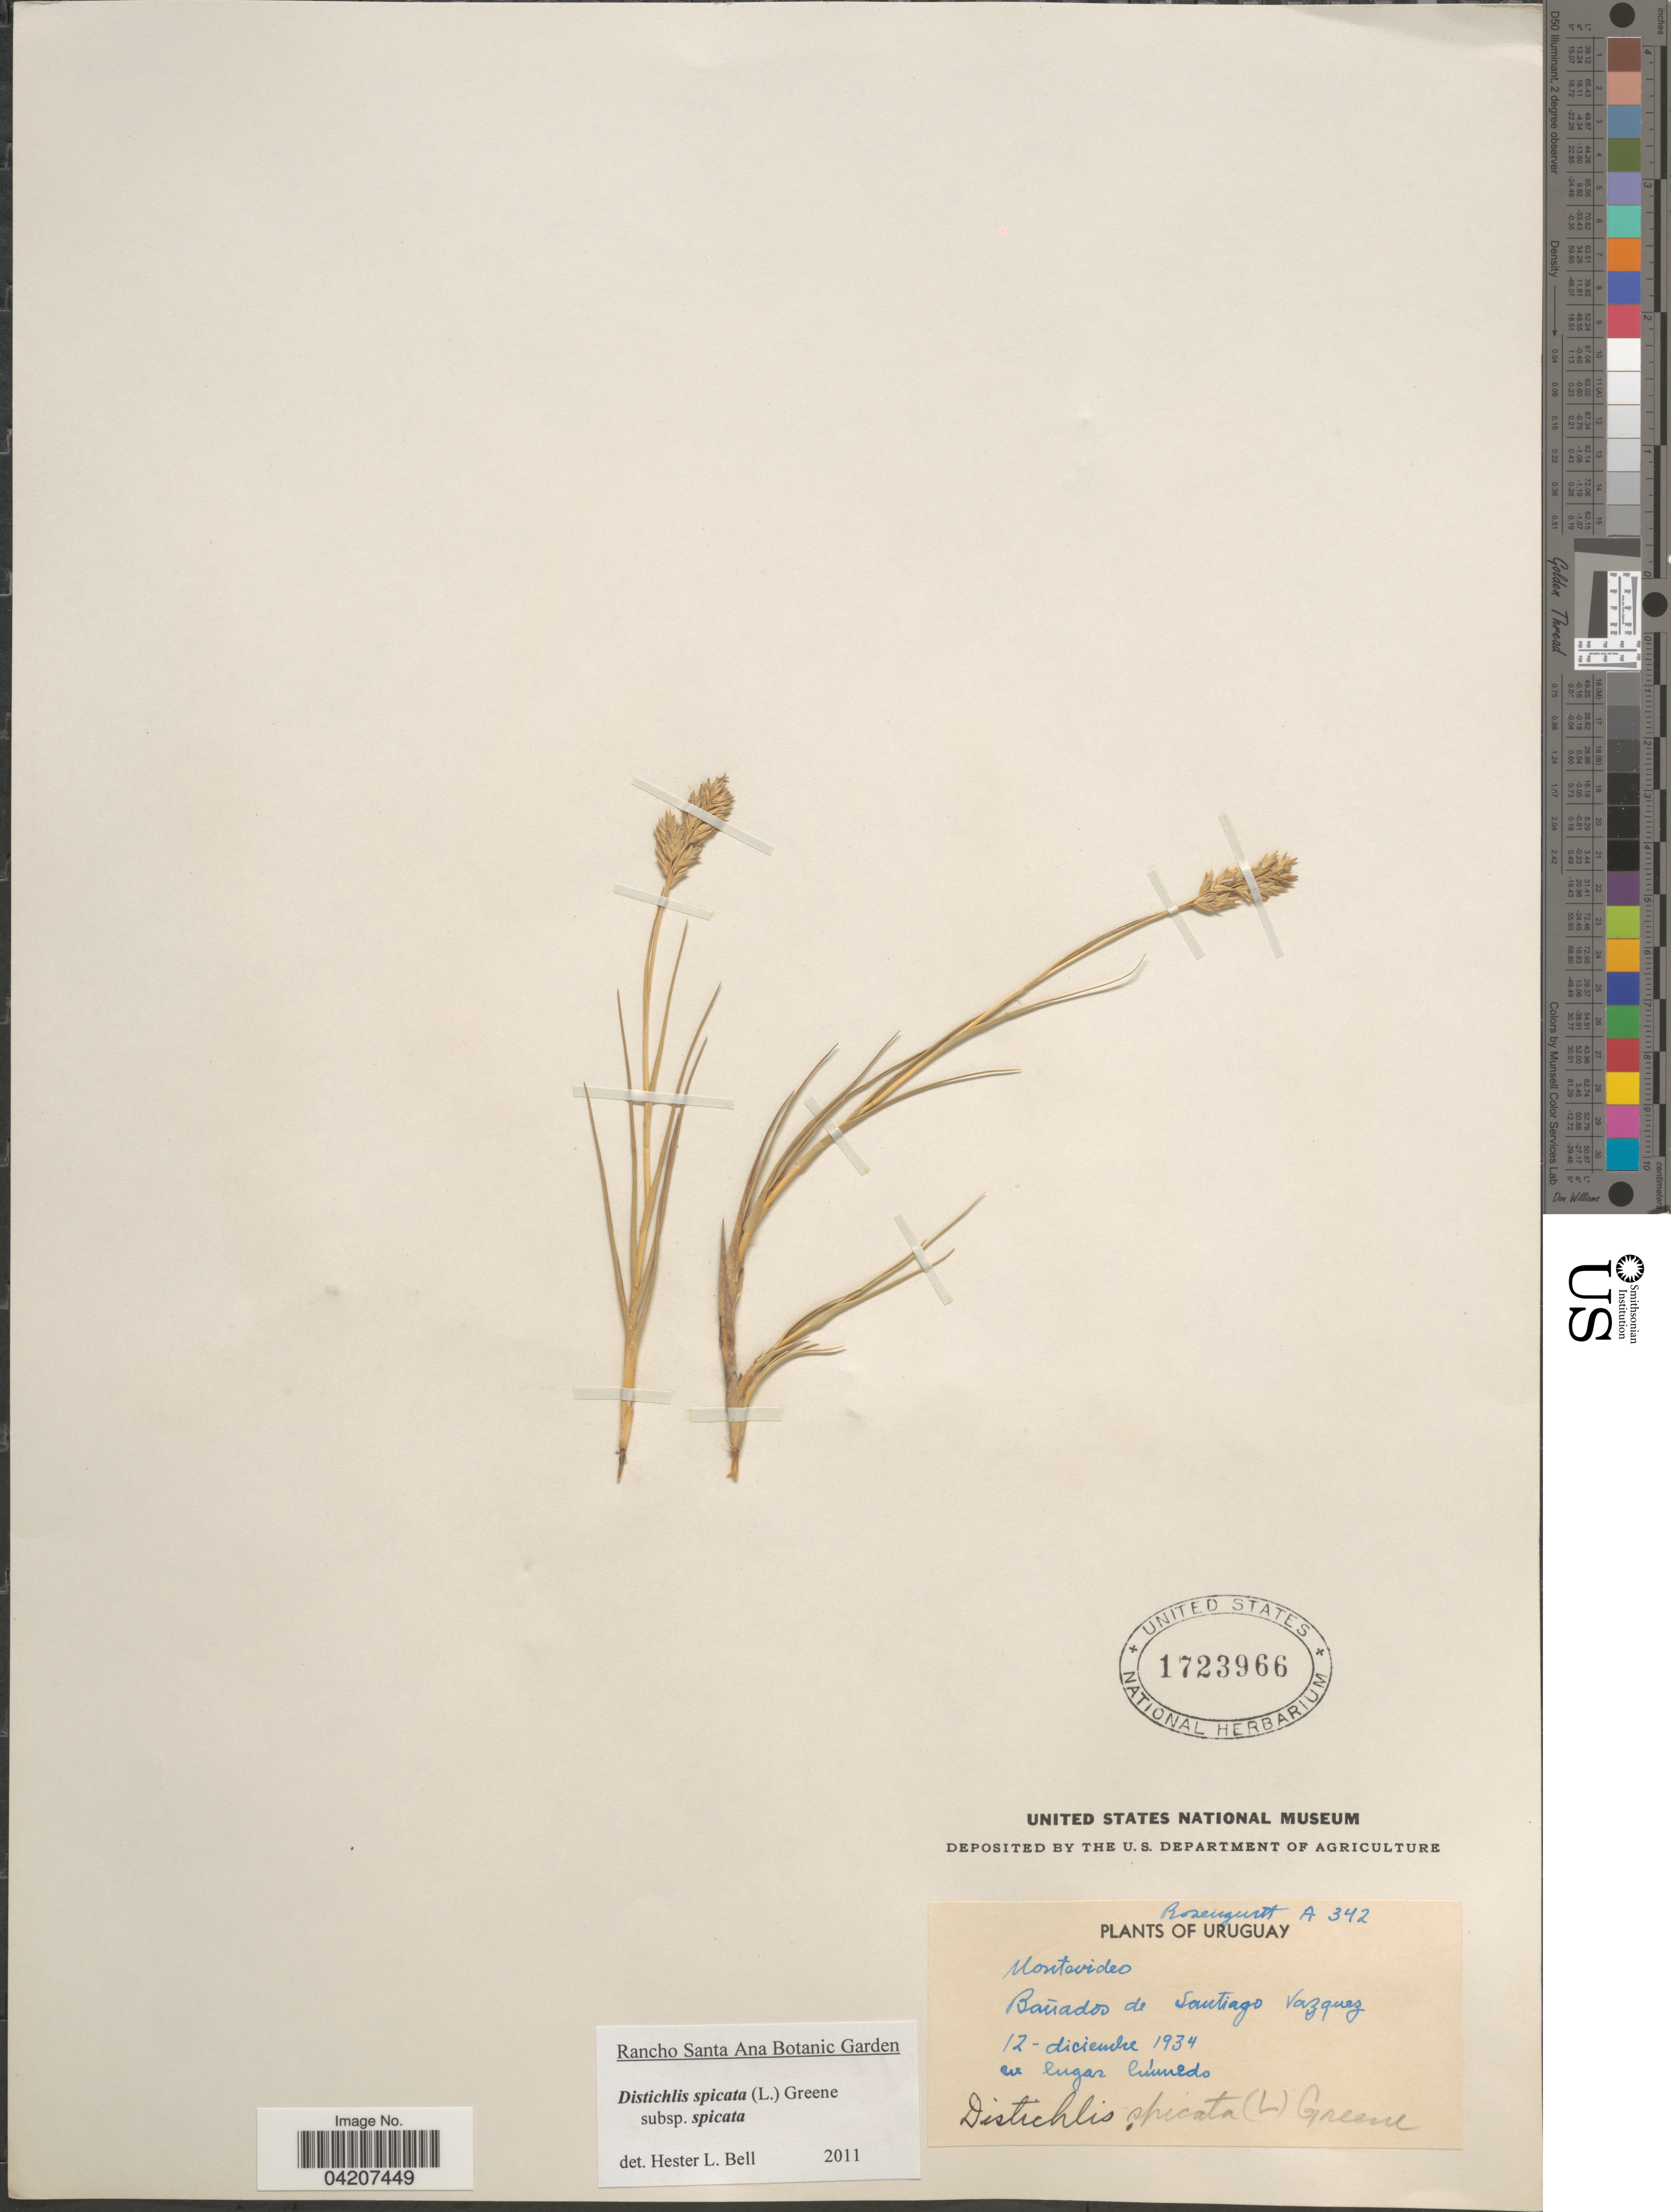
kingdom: Plantae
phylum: Tracheophyta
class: Liliopsida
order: Poales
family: Poaceae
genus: Distichlis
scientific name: Distichlis spicata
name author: (L.) Greene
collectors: Rosengurtt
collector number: A342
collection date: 1934-12-12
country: Uruguay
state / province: Montevideo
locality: Bañados de Santiago Vazquez.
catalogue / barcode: US 1723966